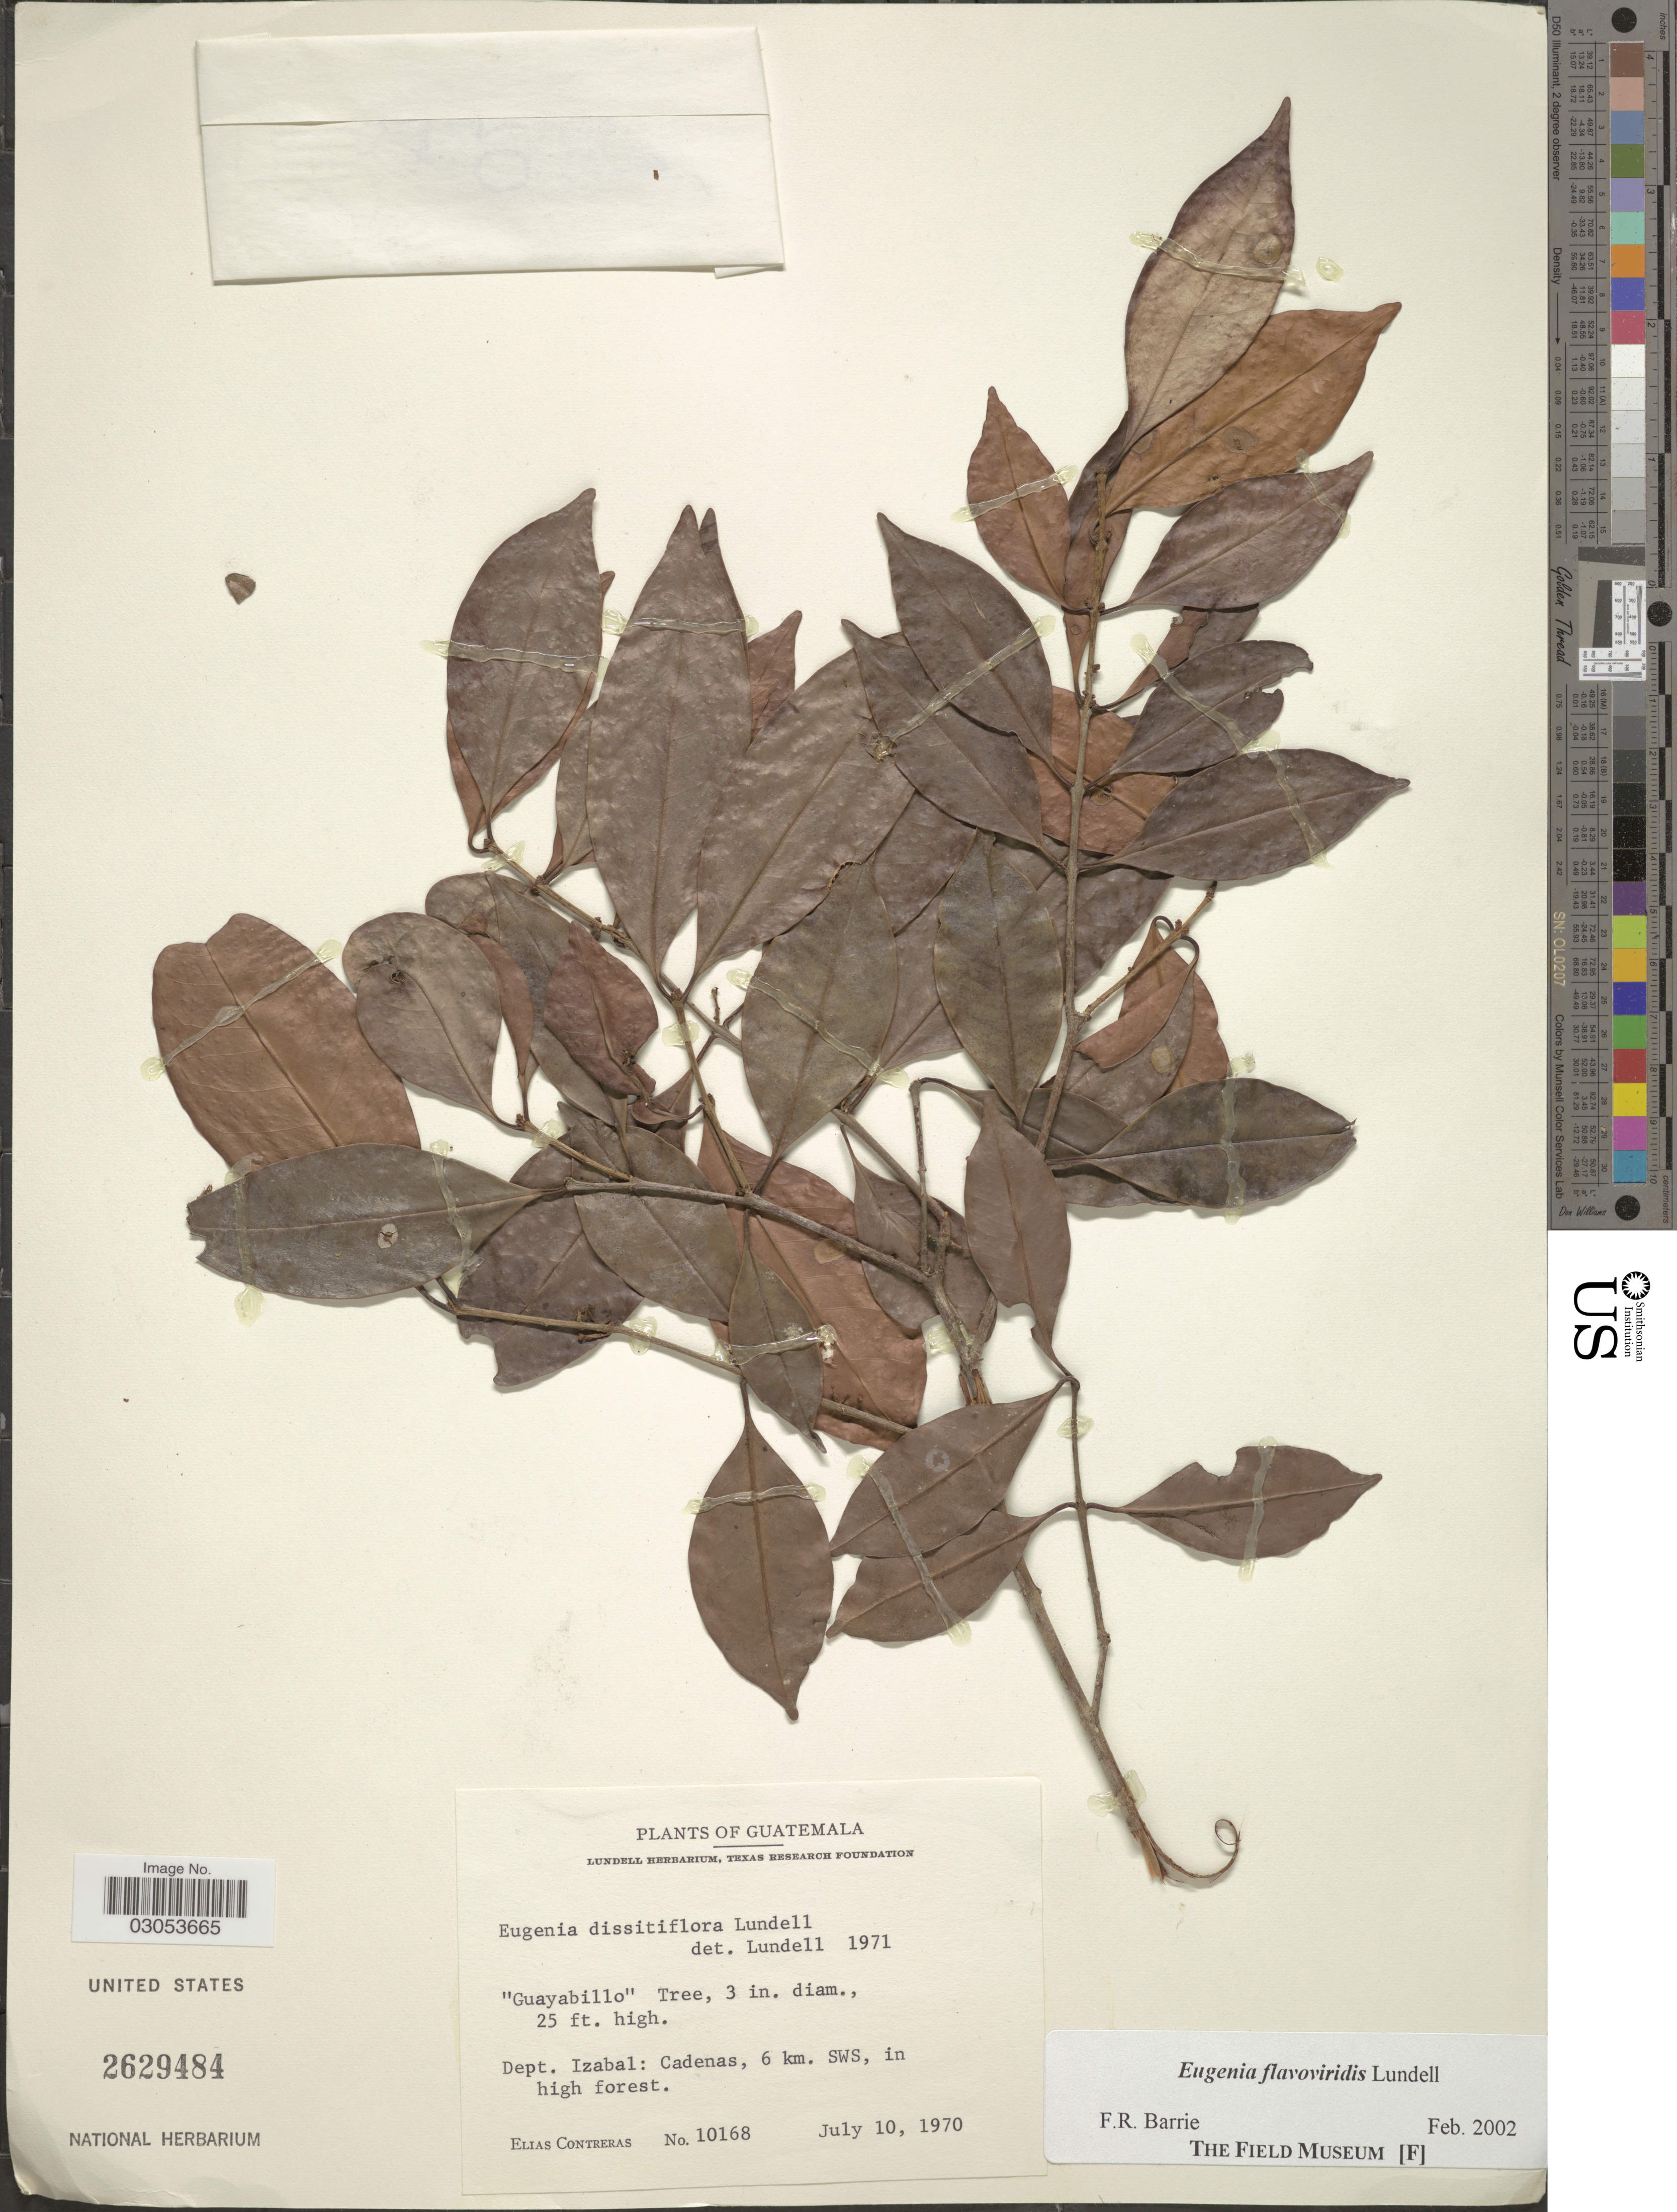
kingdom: Plantae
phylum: Tracheophyta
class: Magnoliopsida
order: Myrtales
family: Myrtaceae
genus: Eugenia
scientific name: Eugenia flavoviridis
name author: Lundell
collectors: E. Contreras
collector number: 10168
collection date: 1970-07-10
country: Guatemala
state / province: Izabal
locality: Dept. Izabal: Cadenas, 6 km. SWS, in high forest.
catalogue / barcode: US 2629484